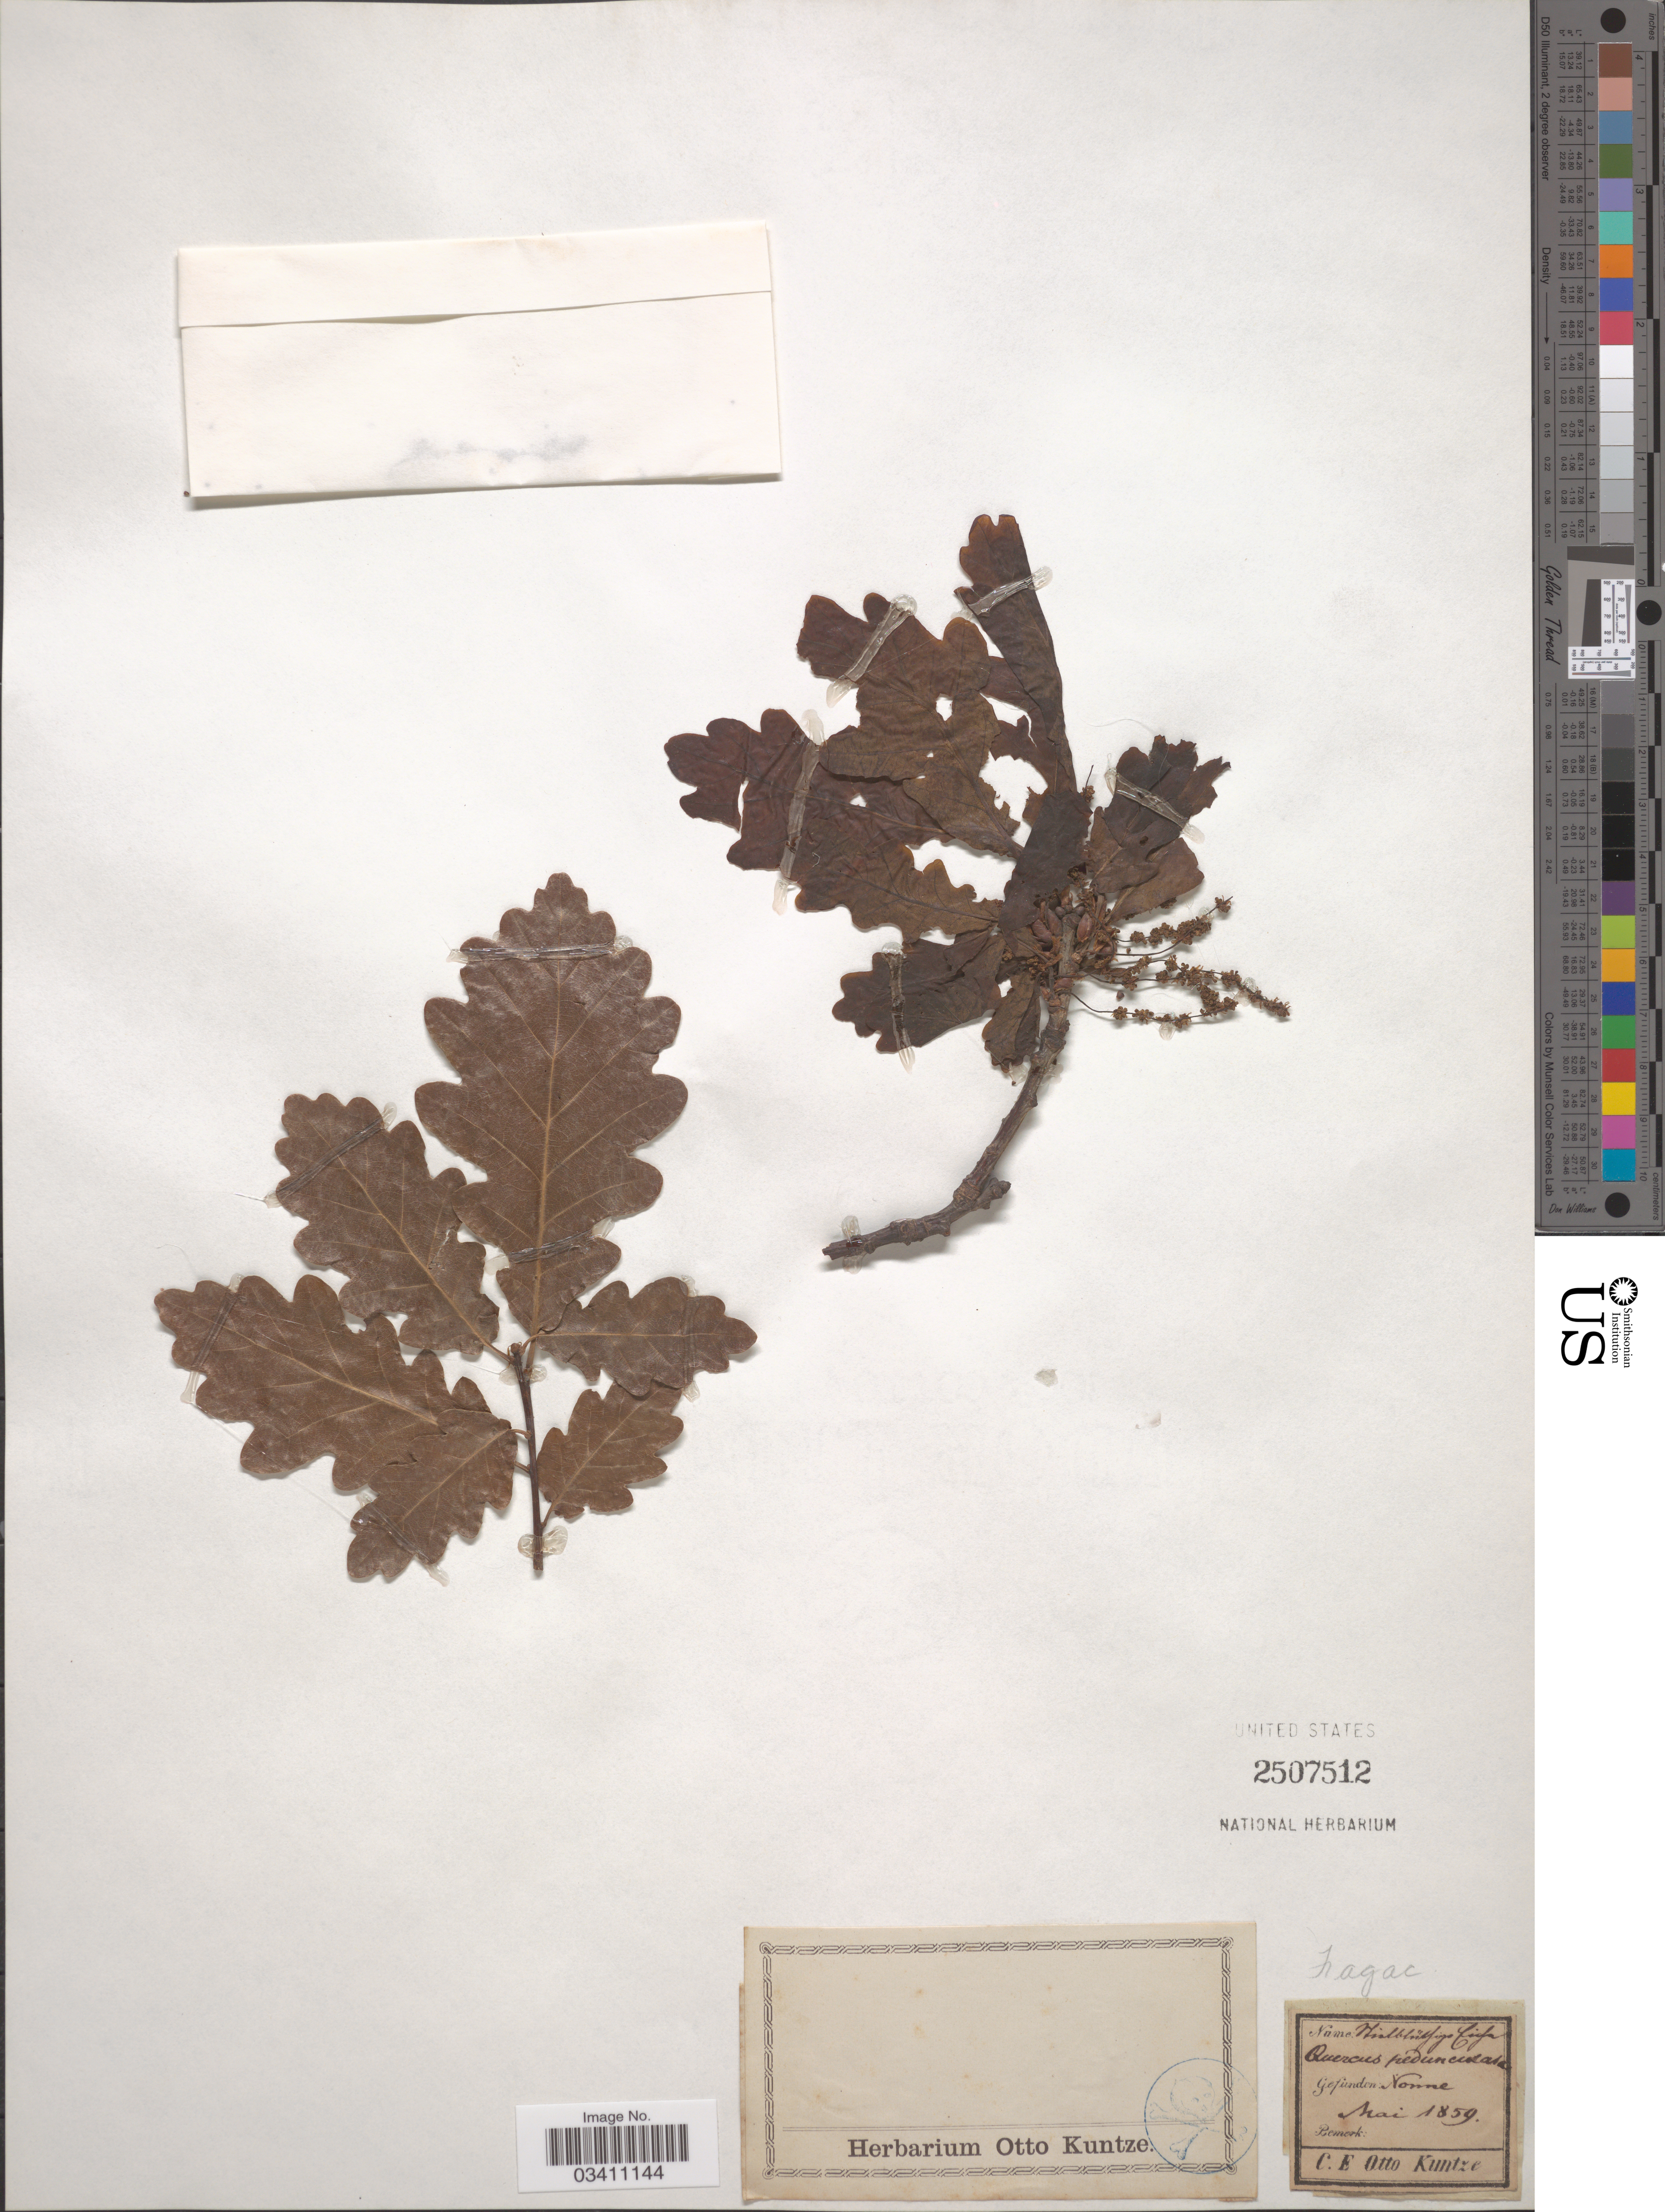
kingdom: Plantae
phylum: Tracheophyta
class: Magnoliopsida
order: Fagales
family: Fagaceae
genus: Quercus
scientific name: Quercus robur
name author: L.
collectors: C.E.O. Kuntze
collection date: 1859-05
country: Germany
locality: Nonne.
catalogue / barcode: US 2507512